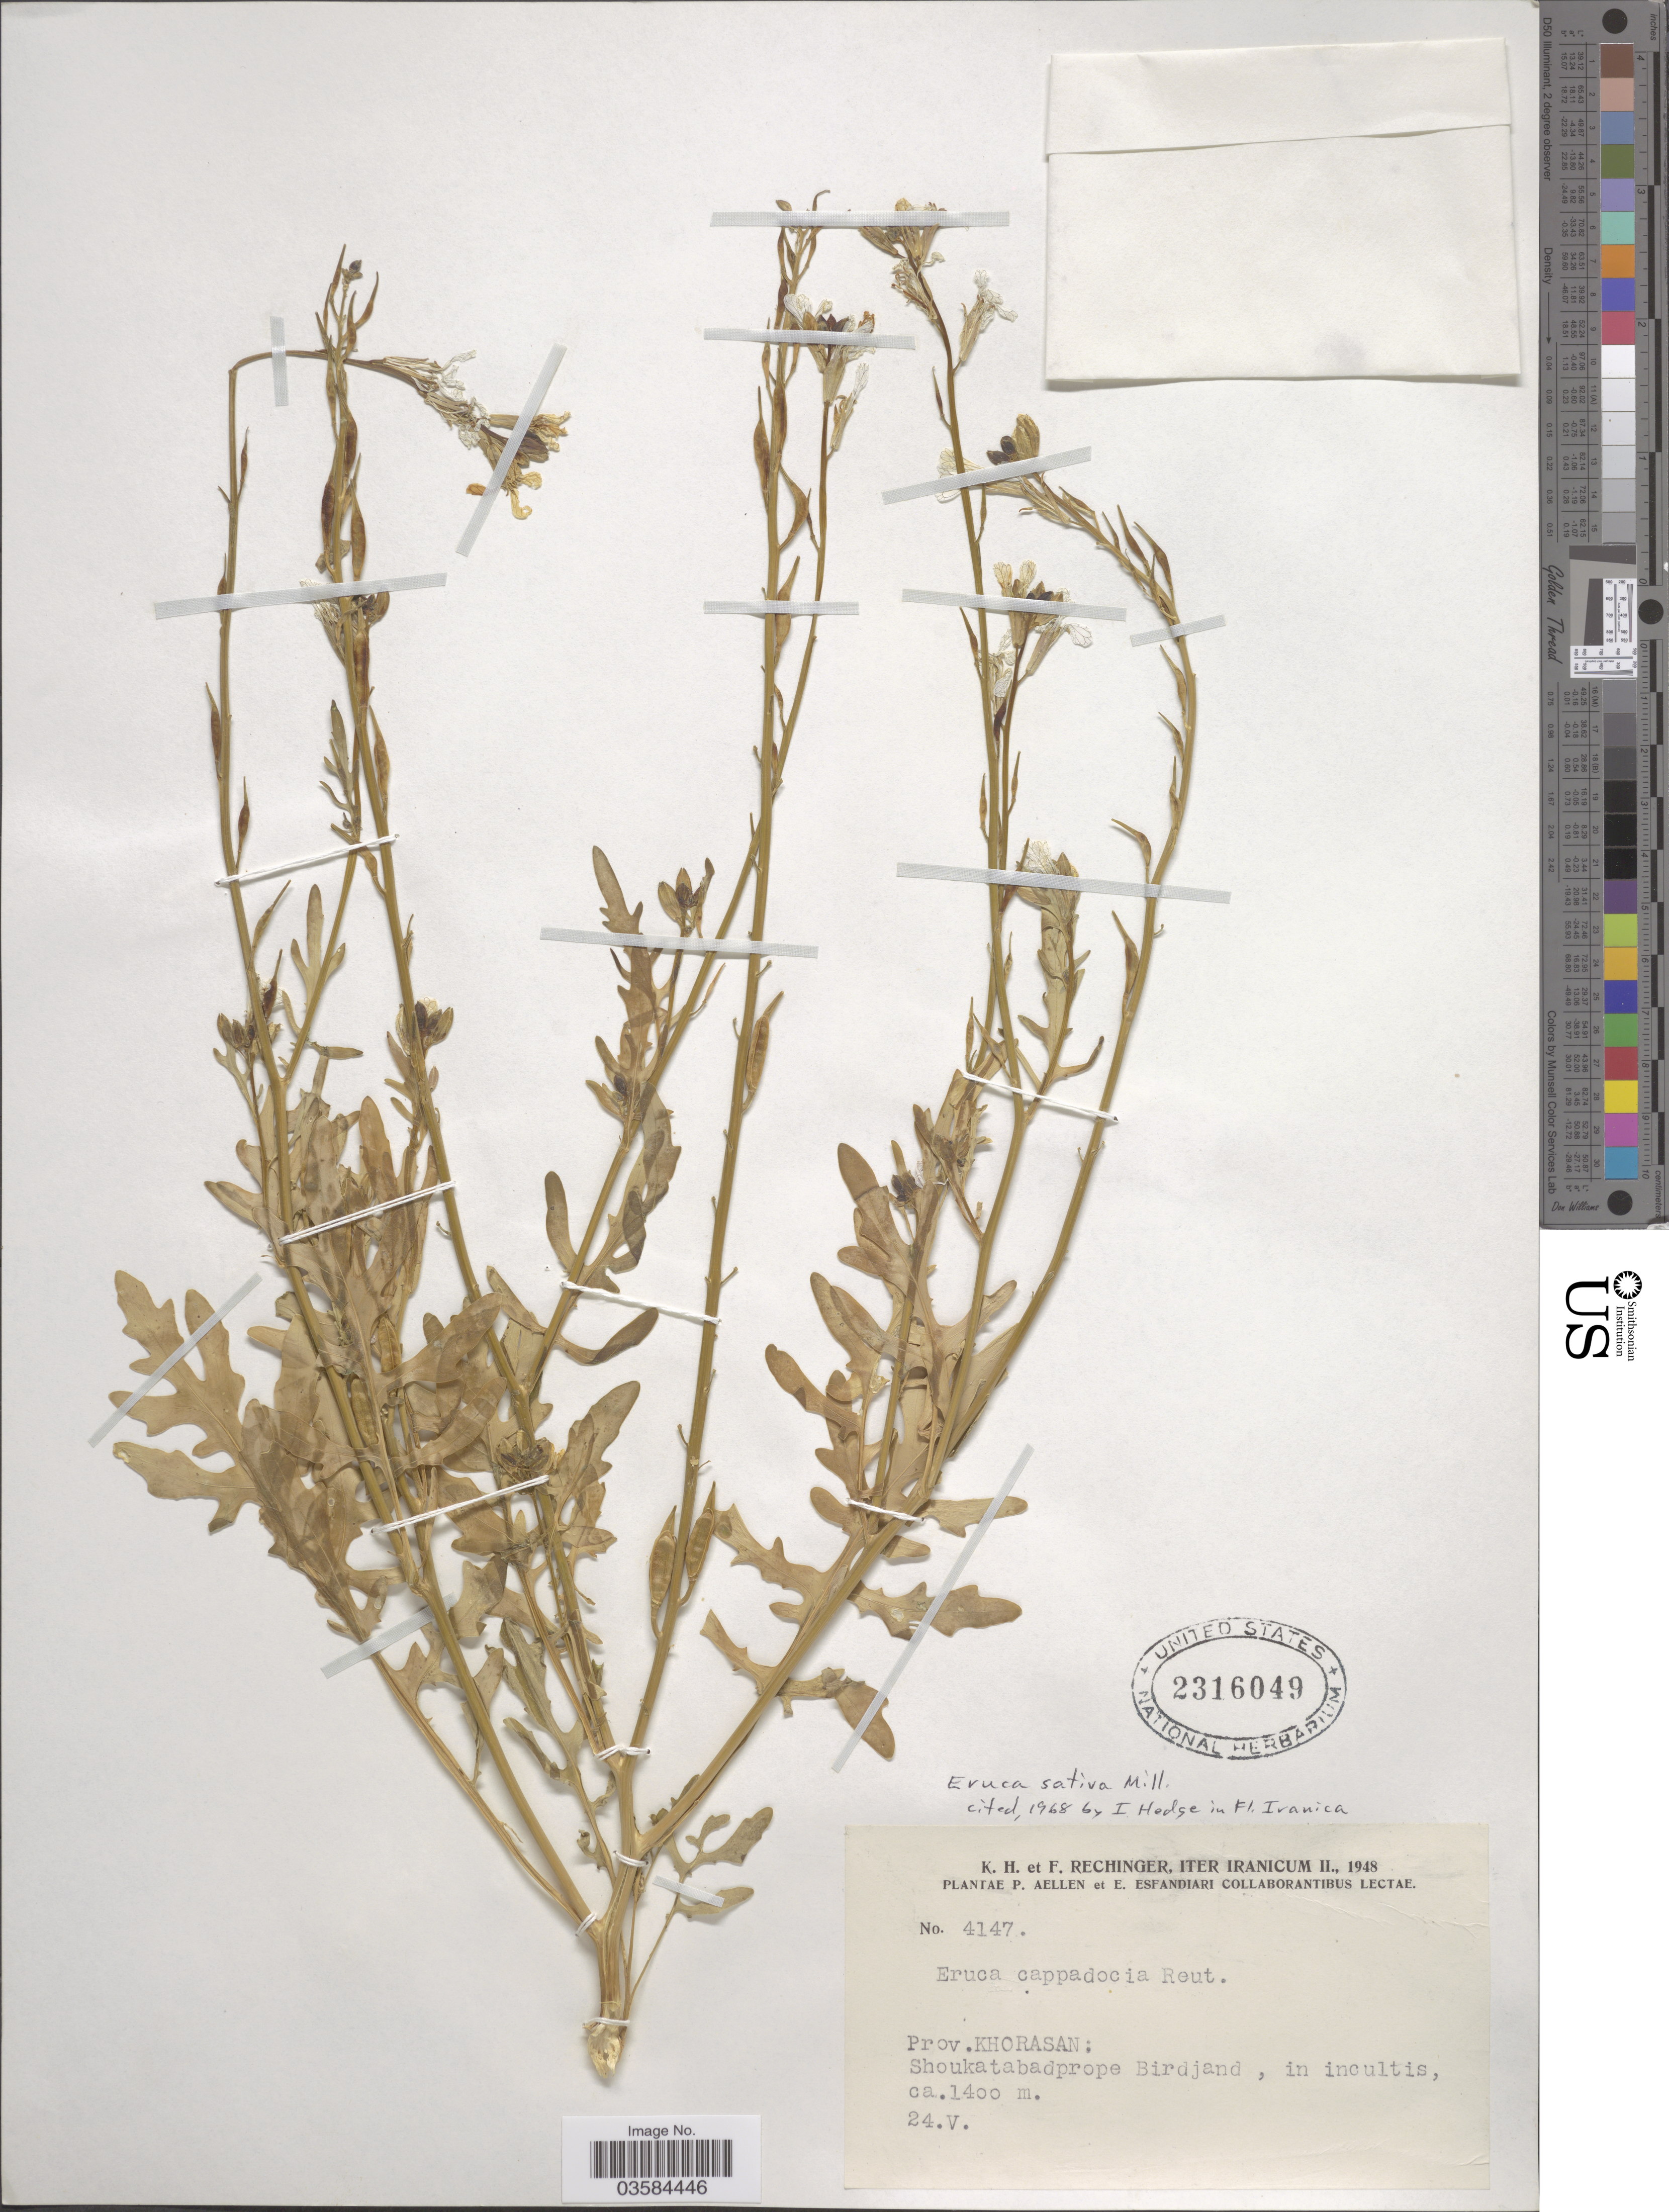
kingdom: Plantae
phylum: Tracheophyta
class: Magnoliopsida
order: Brassicales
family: Brassicaceae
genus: Eruca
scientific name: Eruca vesicaria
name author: (L.) Cav.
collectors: K. H. Rechinger & F. Rechinger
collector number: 4147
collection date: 1948-05-24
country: Iran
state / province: Khorasan [obsolete]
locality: Shoukatabadprope Birdjand, in incultis.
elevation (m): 1400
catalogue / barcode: US 2316049